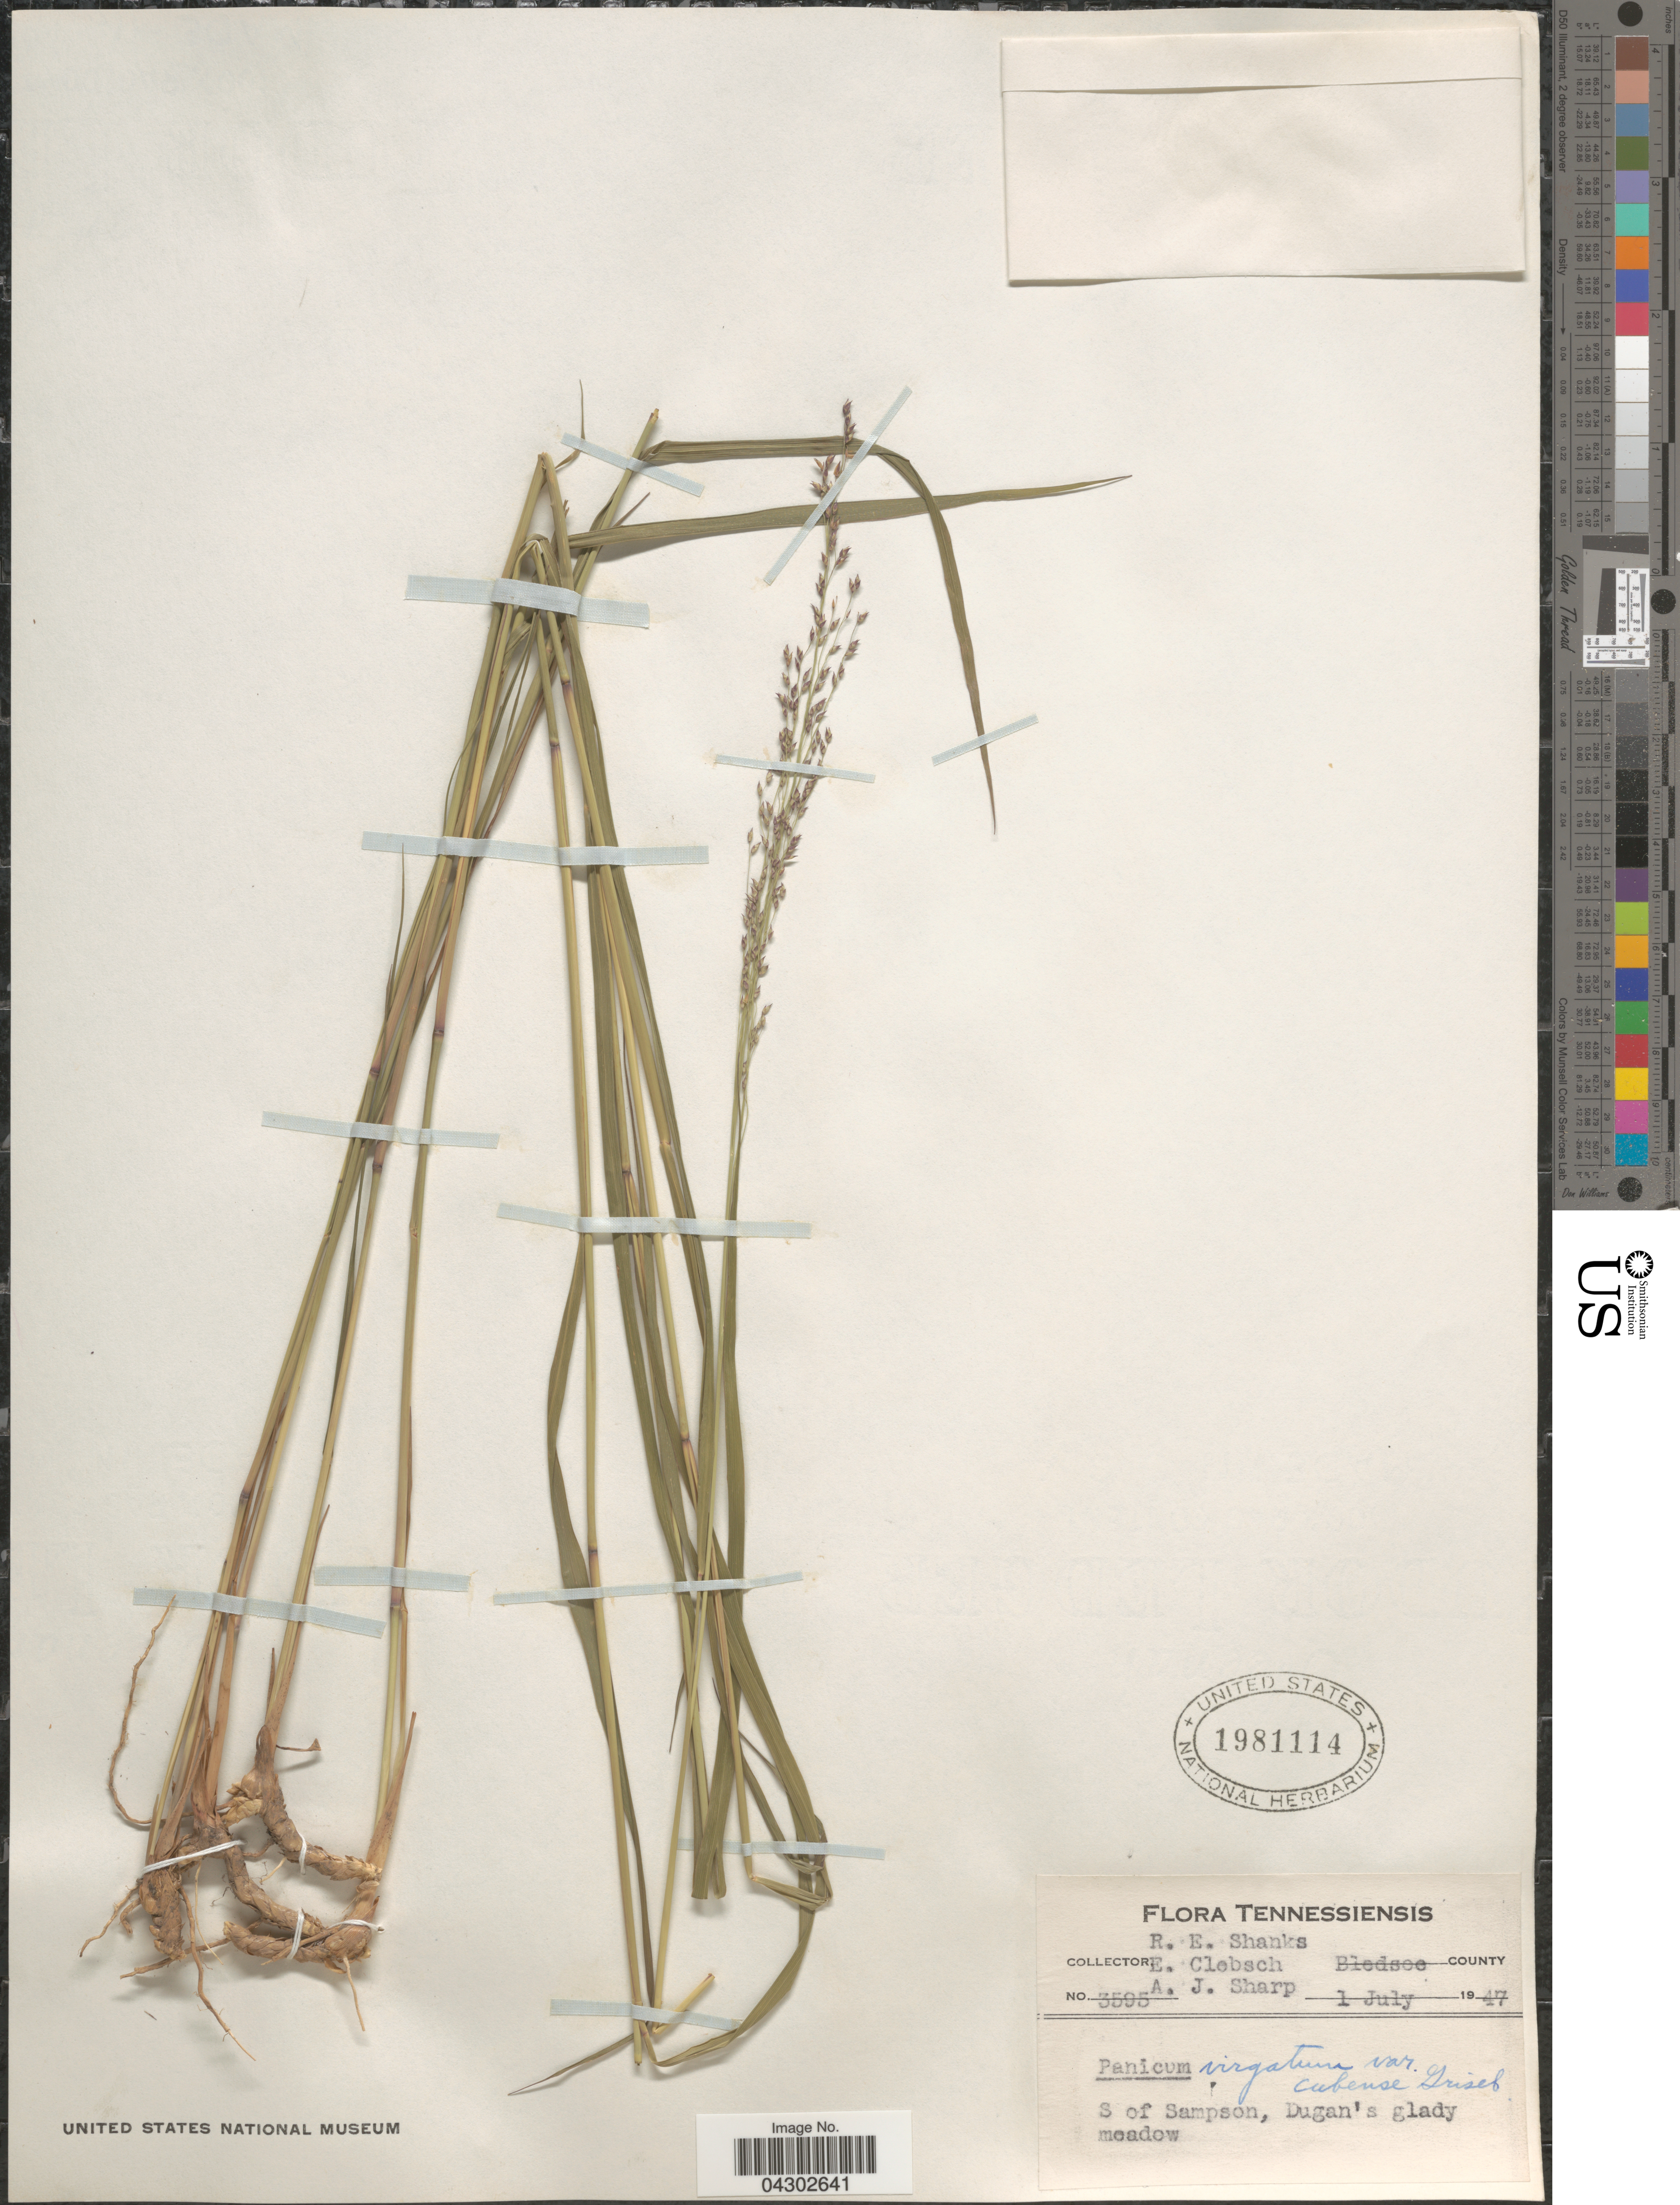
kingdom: Plantae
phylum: Tracheophyta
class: Liliopsida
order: Poales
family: Poaceae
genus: Panicum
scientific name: Panicum virgatum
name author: L.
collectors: R. Shanks, E. Clebsch & A. J. Sharp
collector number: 3595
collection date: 1947-07-01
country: United States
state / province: Tennessee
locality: Bledsoe County. S of Sampson, Dugan's glady meadow.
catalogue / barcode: US 1981114